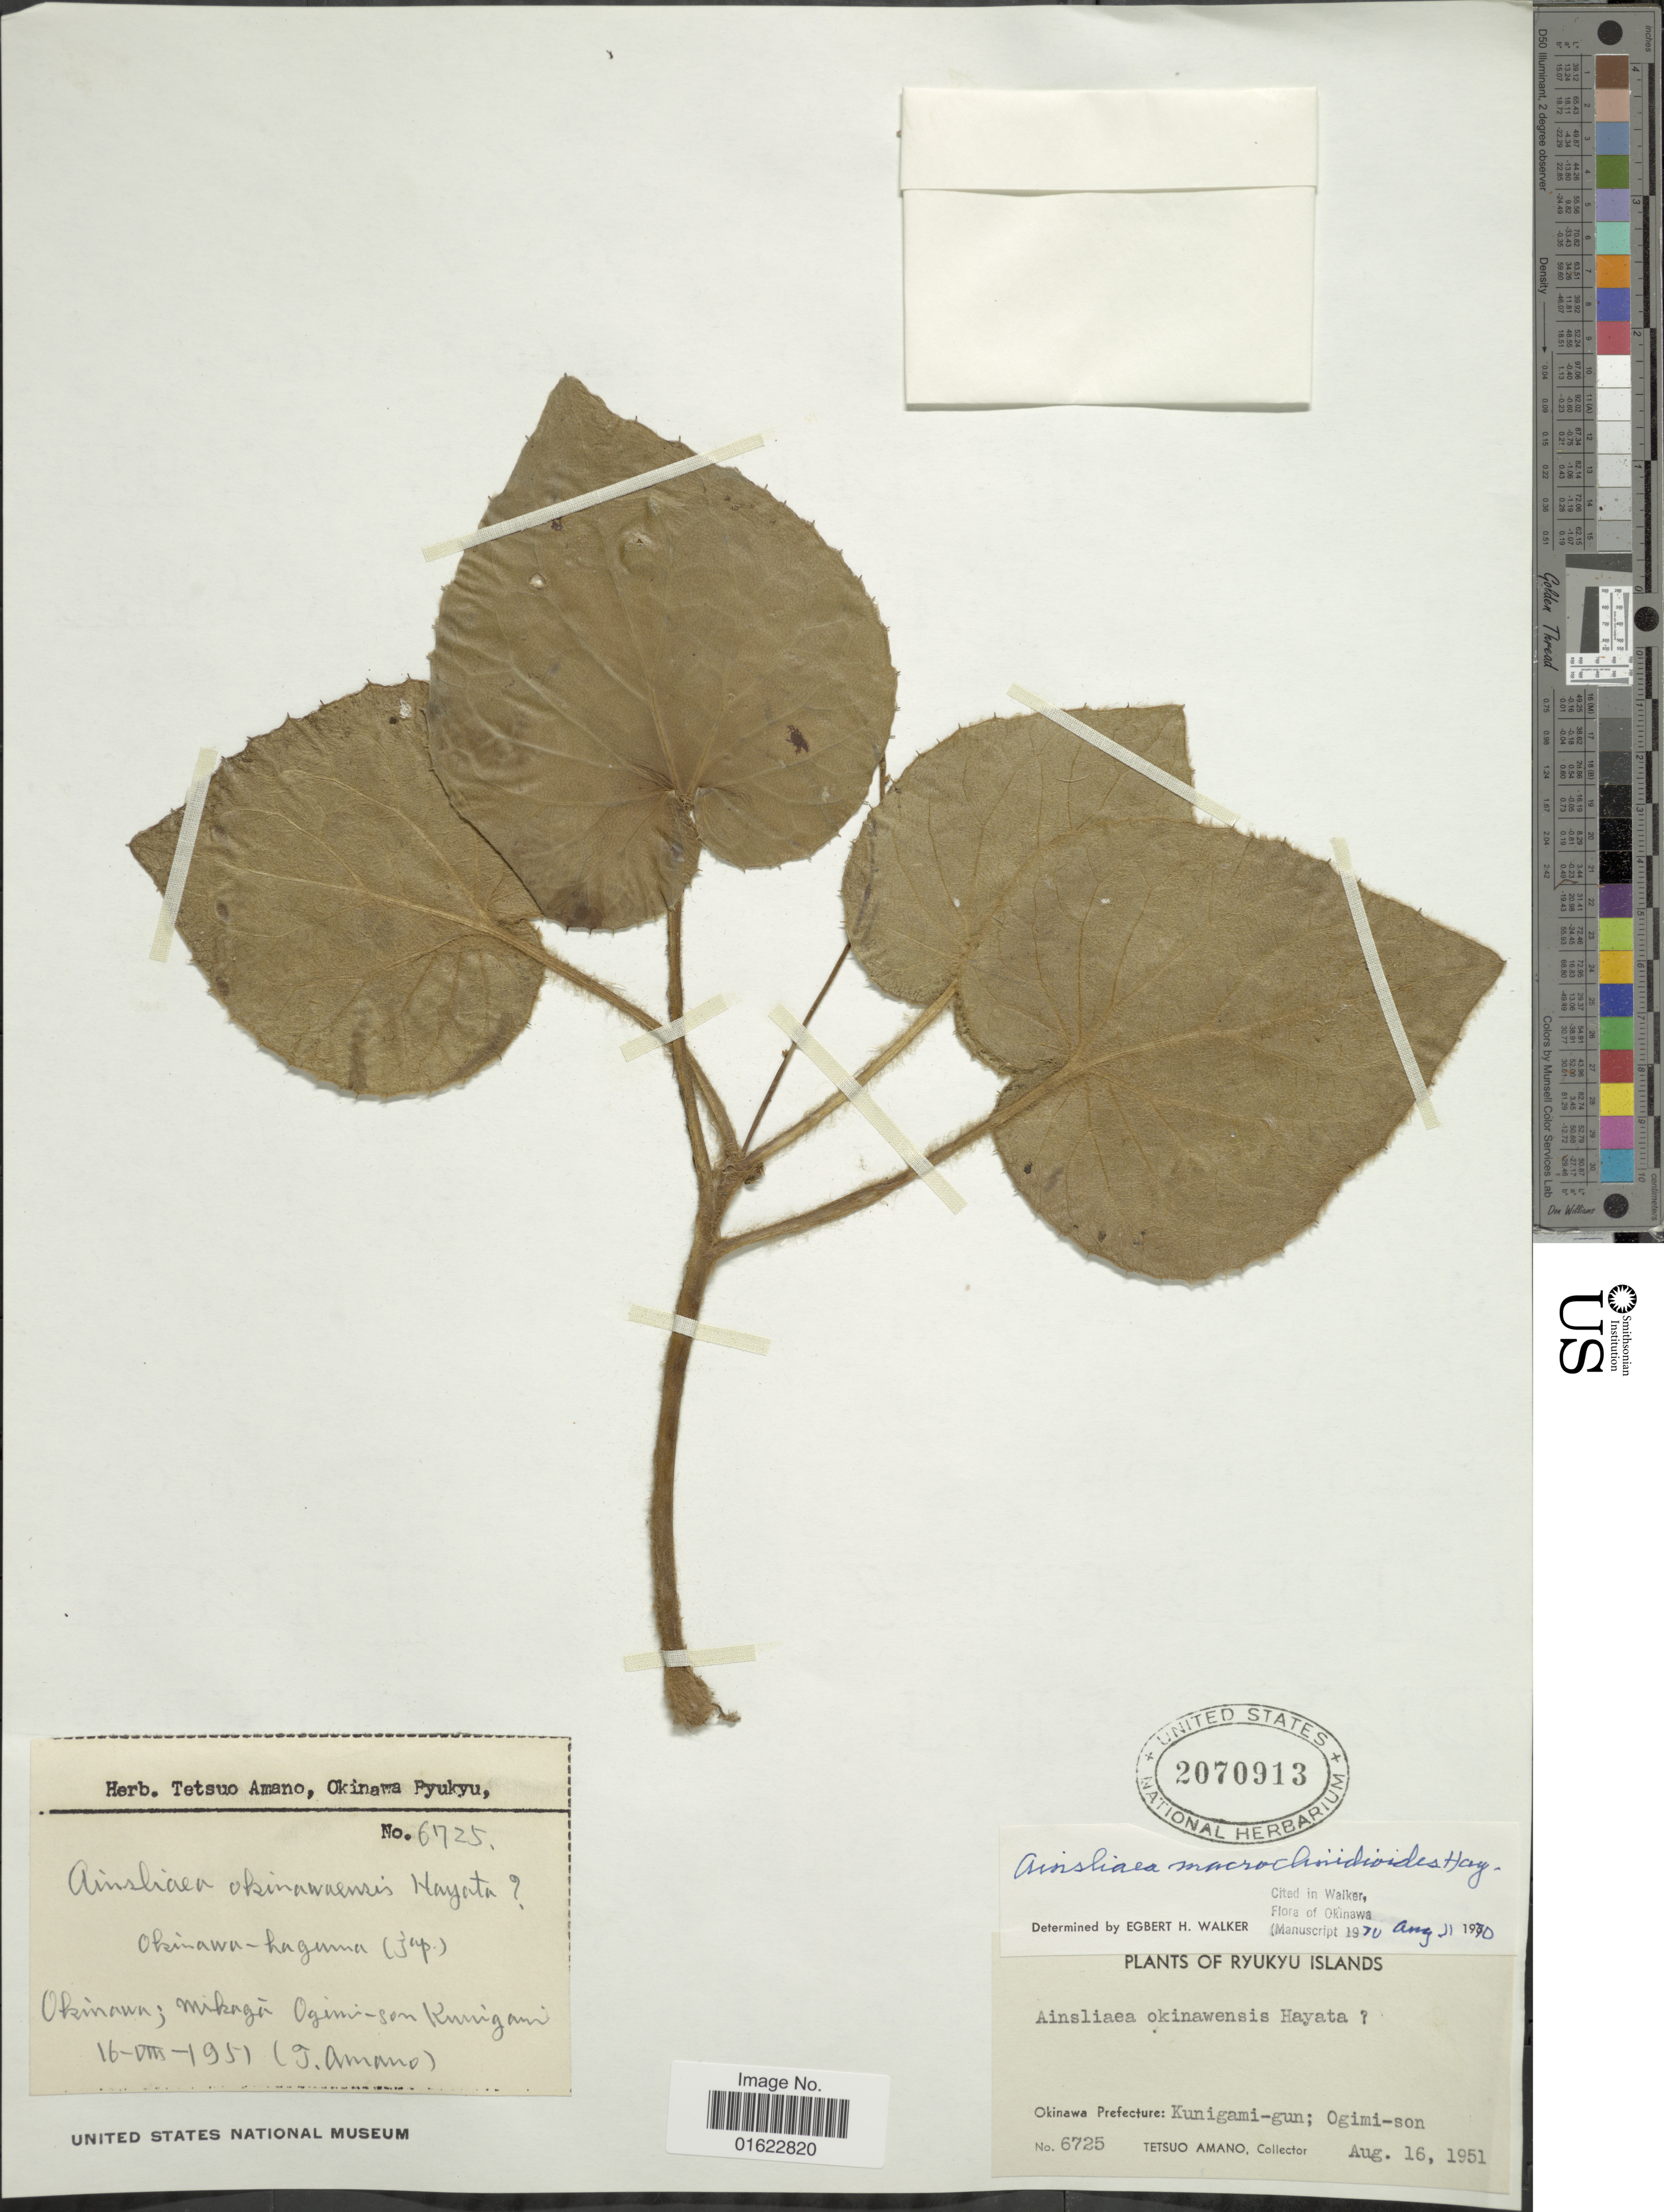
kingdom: Plantae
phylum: Tracheophyta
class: Magnoliopsida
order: Asterales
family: Asteraceae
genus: Ainsliaea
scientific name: Ainsliaea macroclinidioides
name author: Hayata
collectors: T. Amano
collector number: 6725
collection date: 1951-08-16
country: Japan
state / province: Okinawa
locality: Ryukyu Islands, Okinawa Prefecture: Kunigami-gun; Ogimi-son.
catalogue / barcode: US 2070913